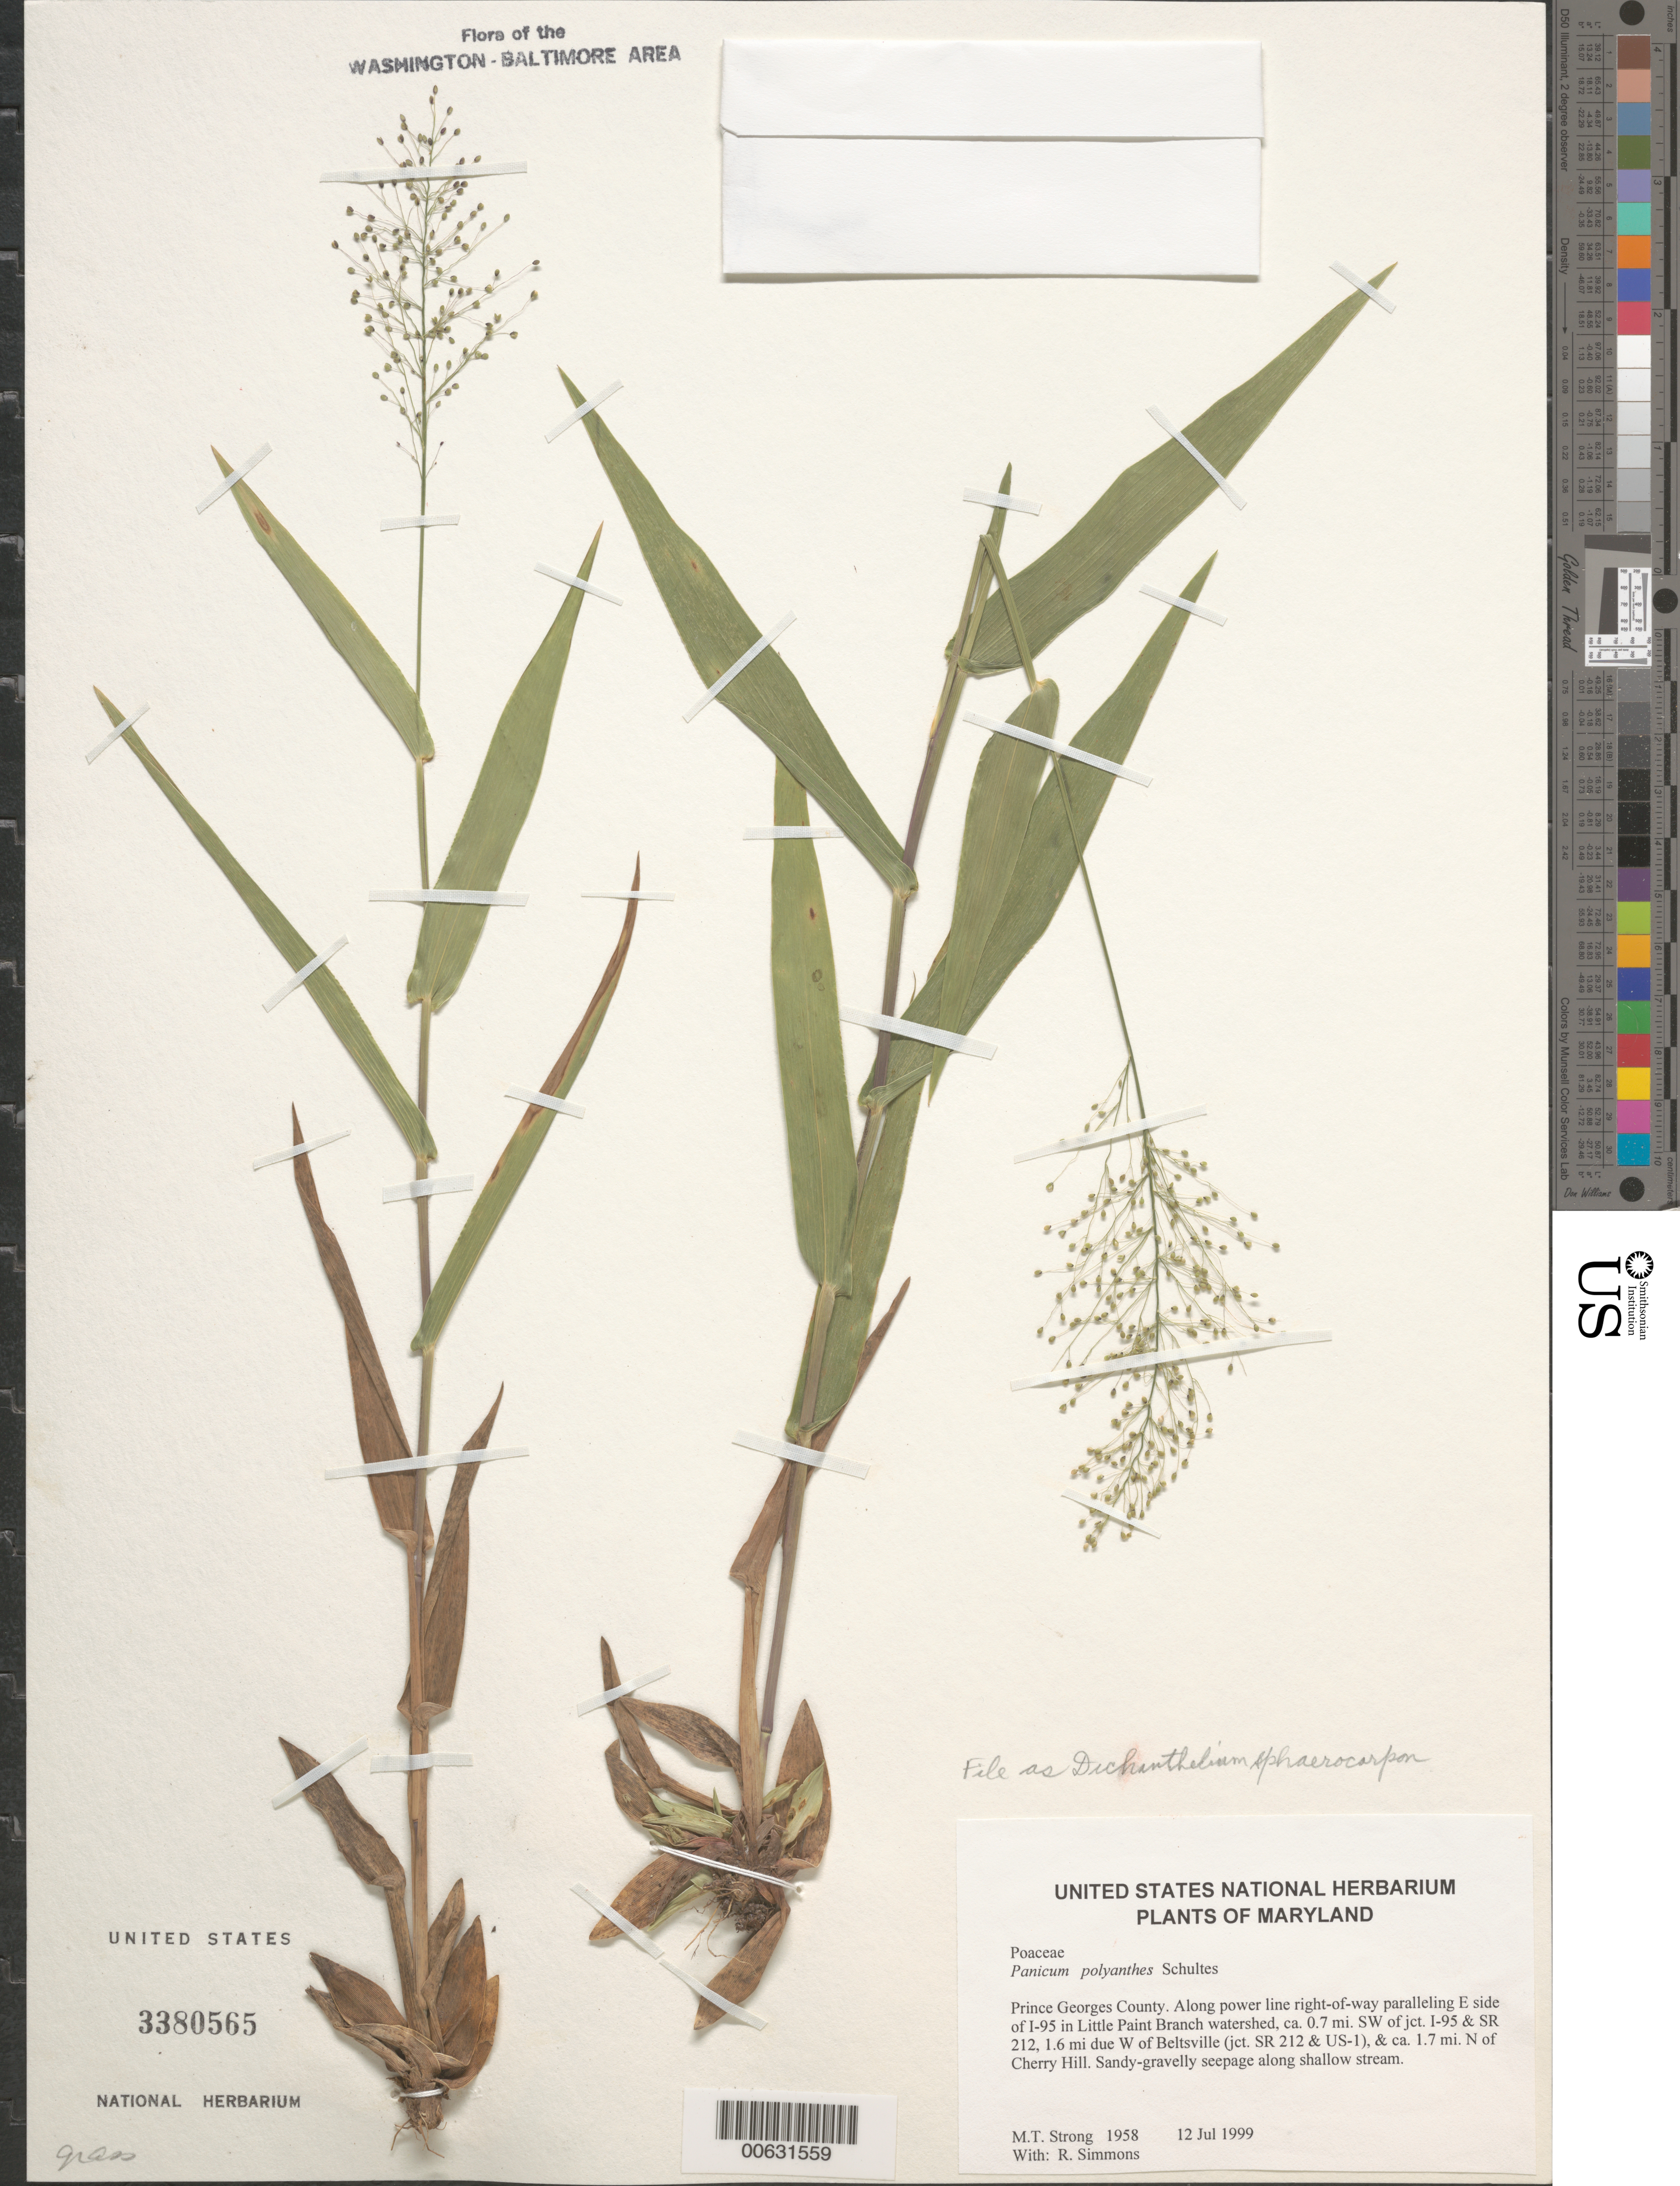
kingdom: Plantae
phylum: Tracheophyta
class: Liliopsida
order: Poales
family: Poaceae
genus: Dichanthelium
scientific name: Dichanthelium sphaerocarpon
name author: (Elliott) Gould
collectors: M. T. Strong & R. Simmons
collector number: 1958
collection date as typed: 12 Jul 1999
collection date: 1999-07-12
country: United States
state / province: Maryland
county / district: Prince George's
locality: Along power line right-of-way paralleling E side of I-95 in Little Paint Branch watershed, ca. 0.7 mi. SW of jct. I-95 & SR 212, 1.6 mi due W of Beltsville (jct. SR 212 & US-1), & ca. 1.7 mi. N of Cherry Hill.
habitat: Sandy-gravelly seepage along shallow stream.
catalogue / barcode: US 3380565